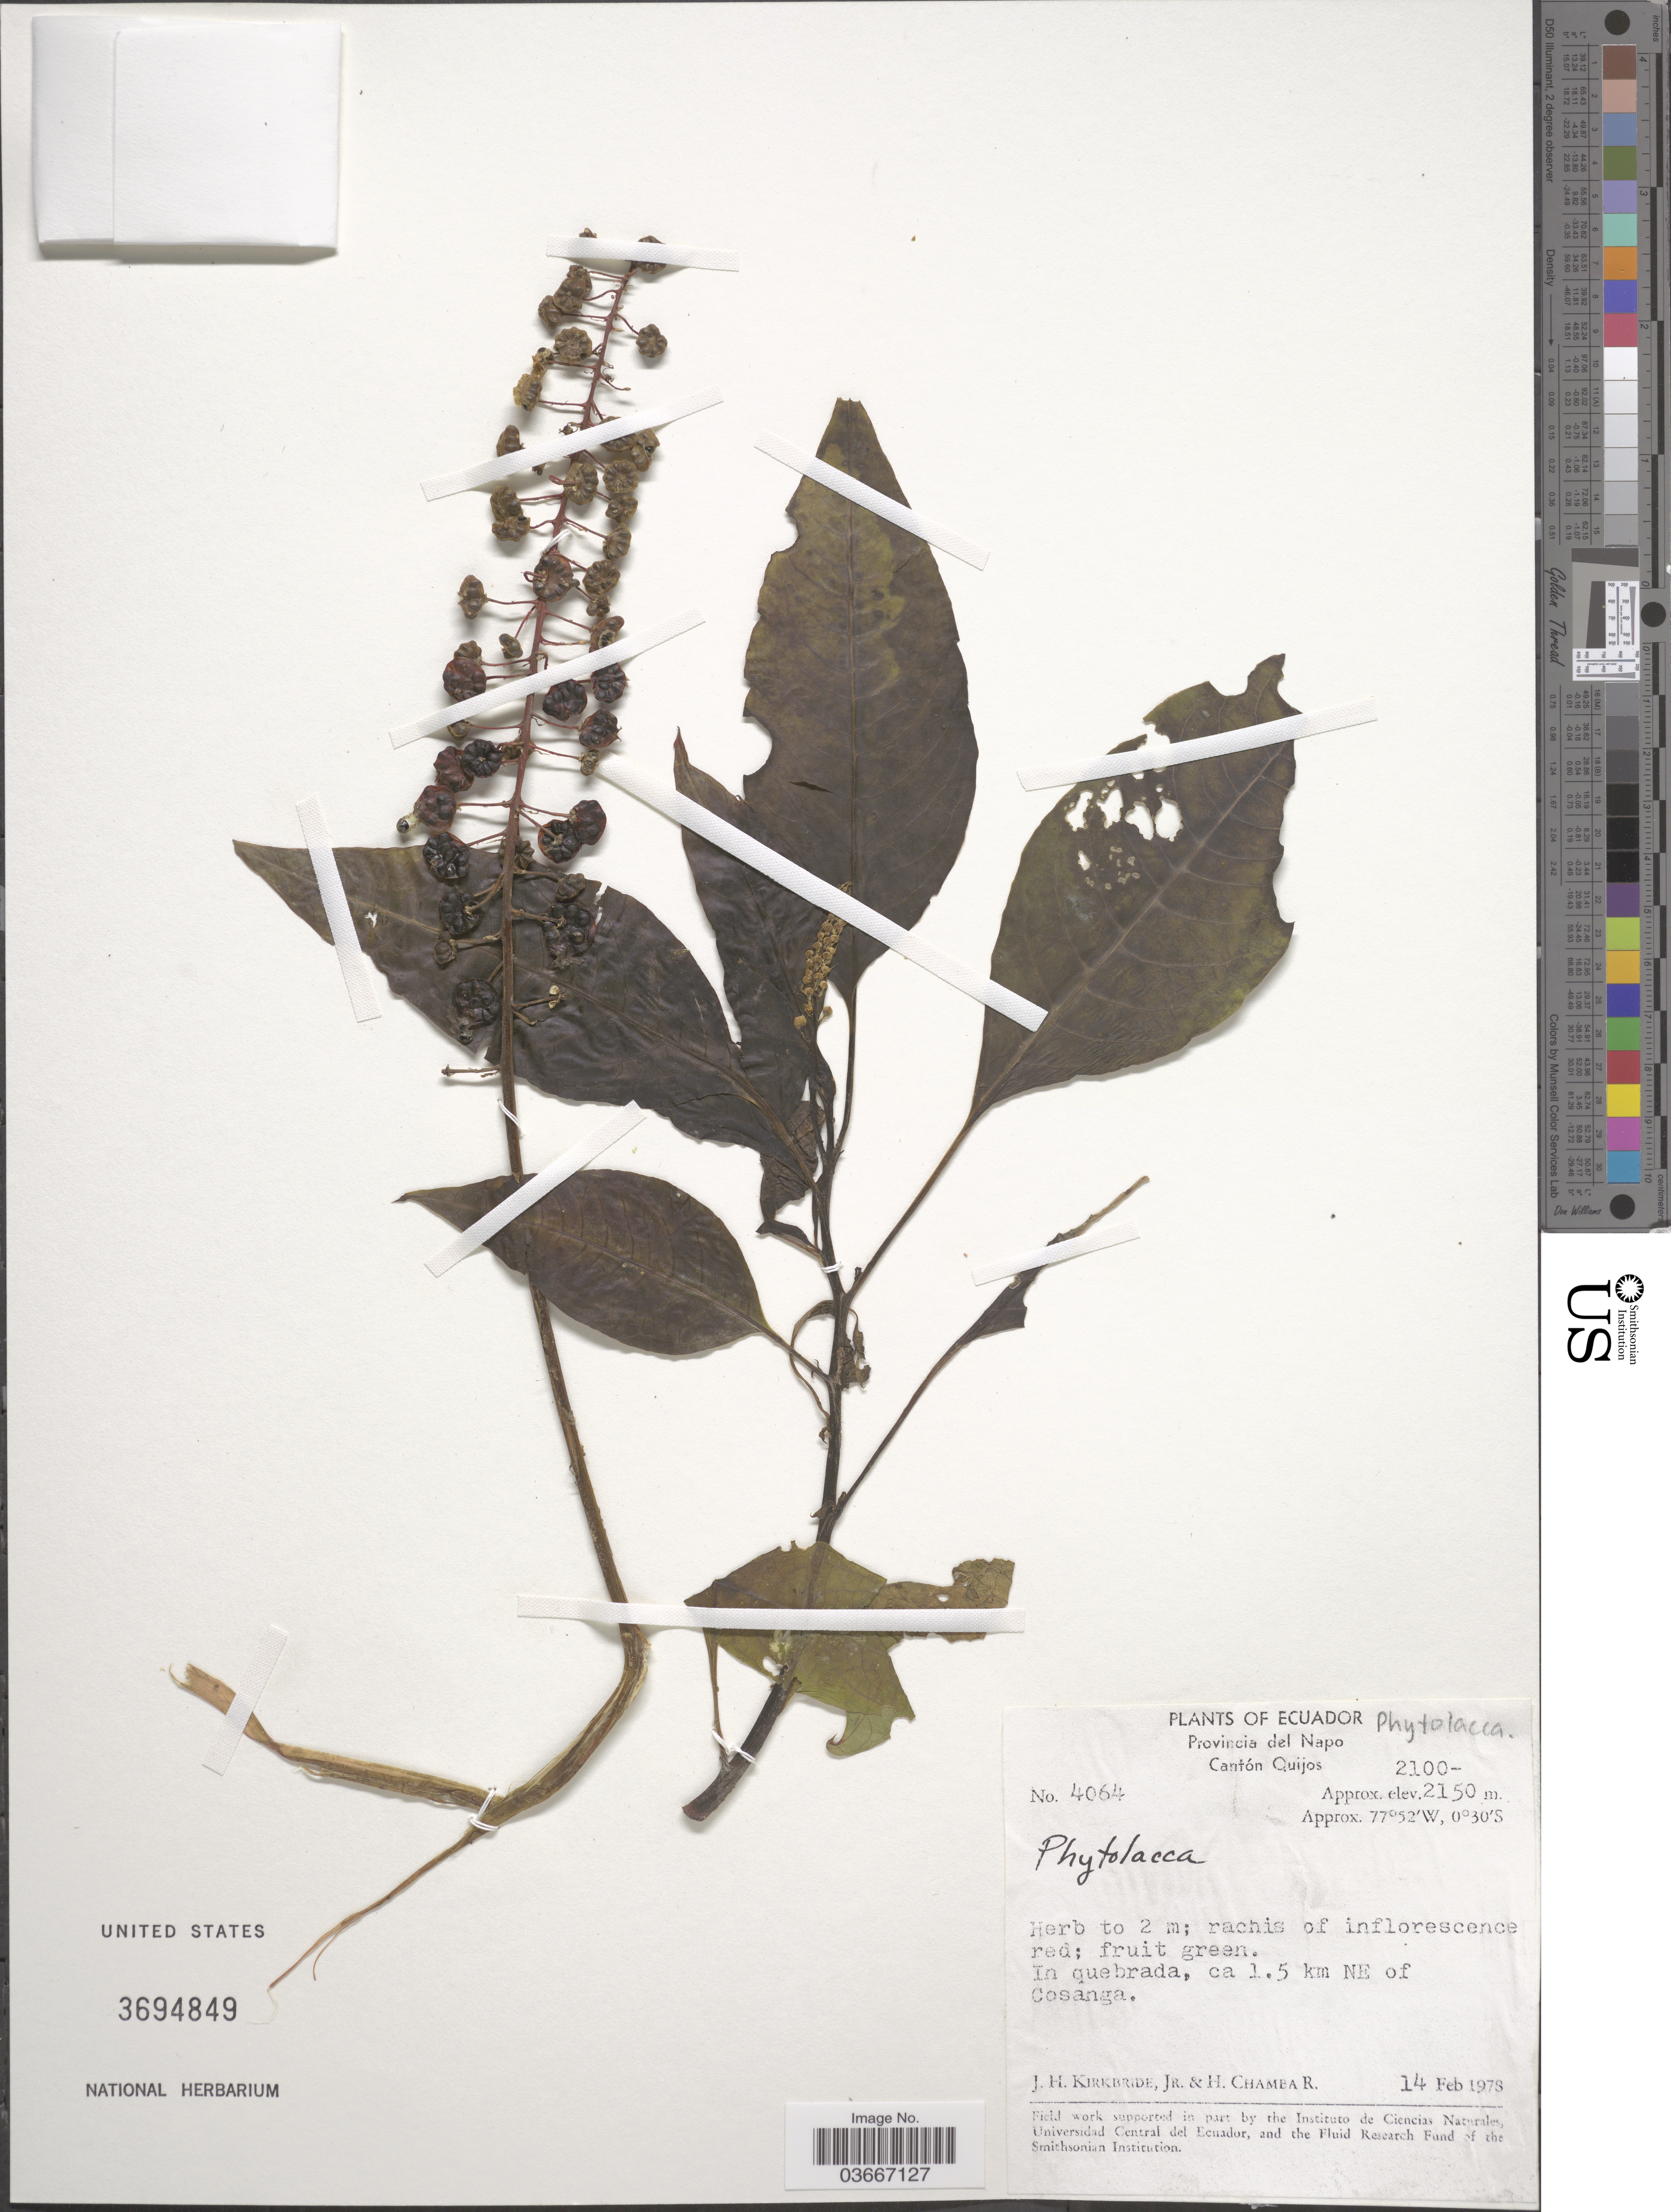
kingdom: Plantae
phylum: Tracheophyta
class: Magnoliopsida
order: Caryophyllales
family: Phytolaccaceae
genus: Phytolacca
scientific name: Phytolacca sp.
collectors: J. H. Kirkbride & H. Chamea R.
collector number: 4064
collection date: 1973-02-14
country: Ecuador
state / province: Napo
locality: Cantón Quijos. In quebrada, ca 1.5 km NE of Cosanga.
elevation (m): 2100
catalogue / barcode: US 3694849